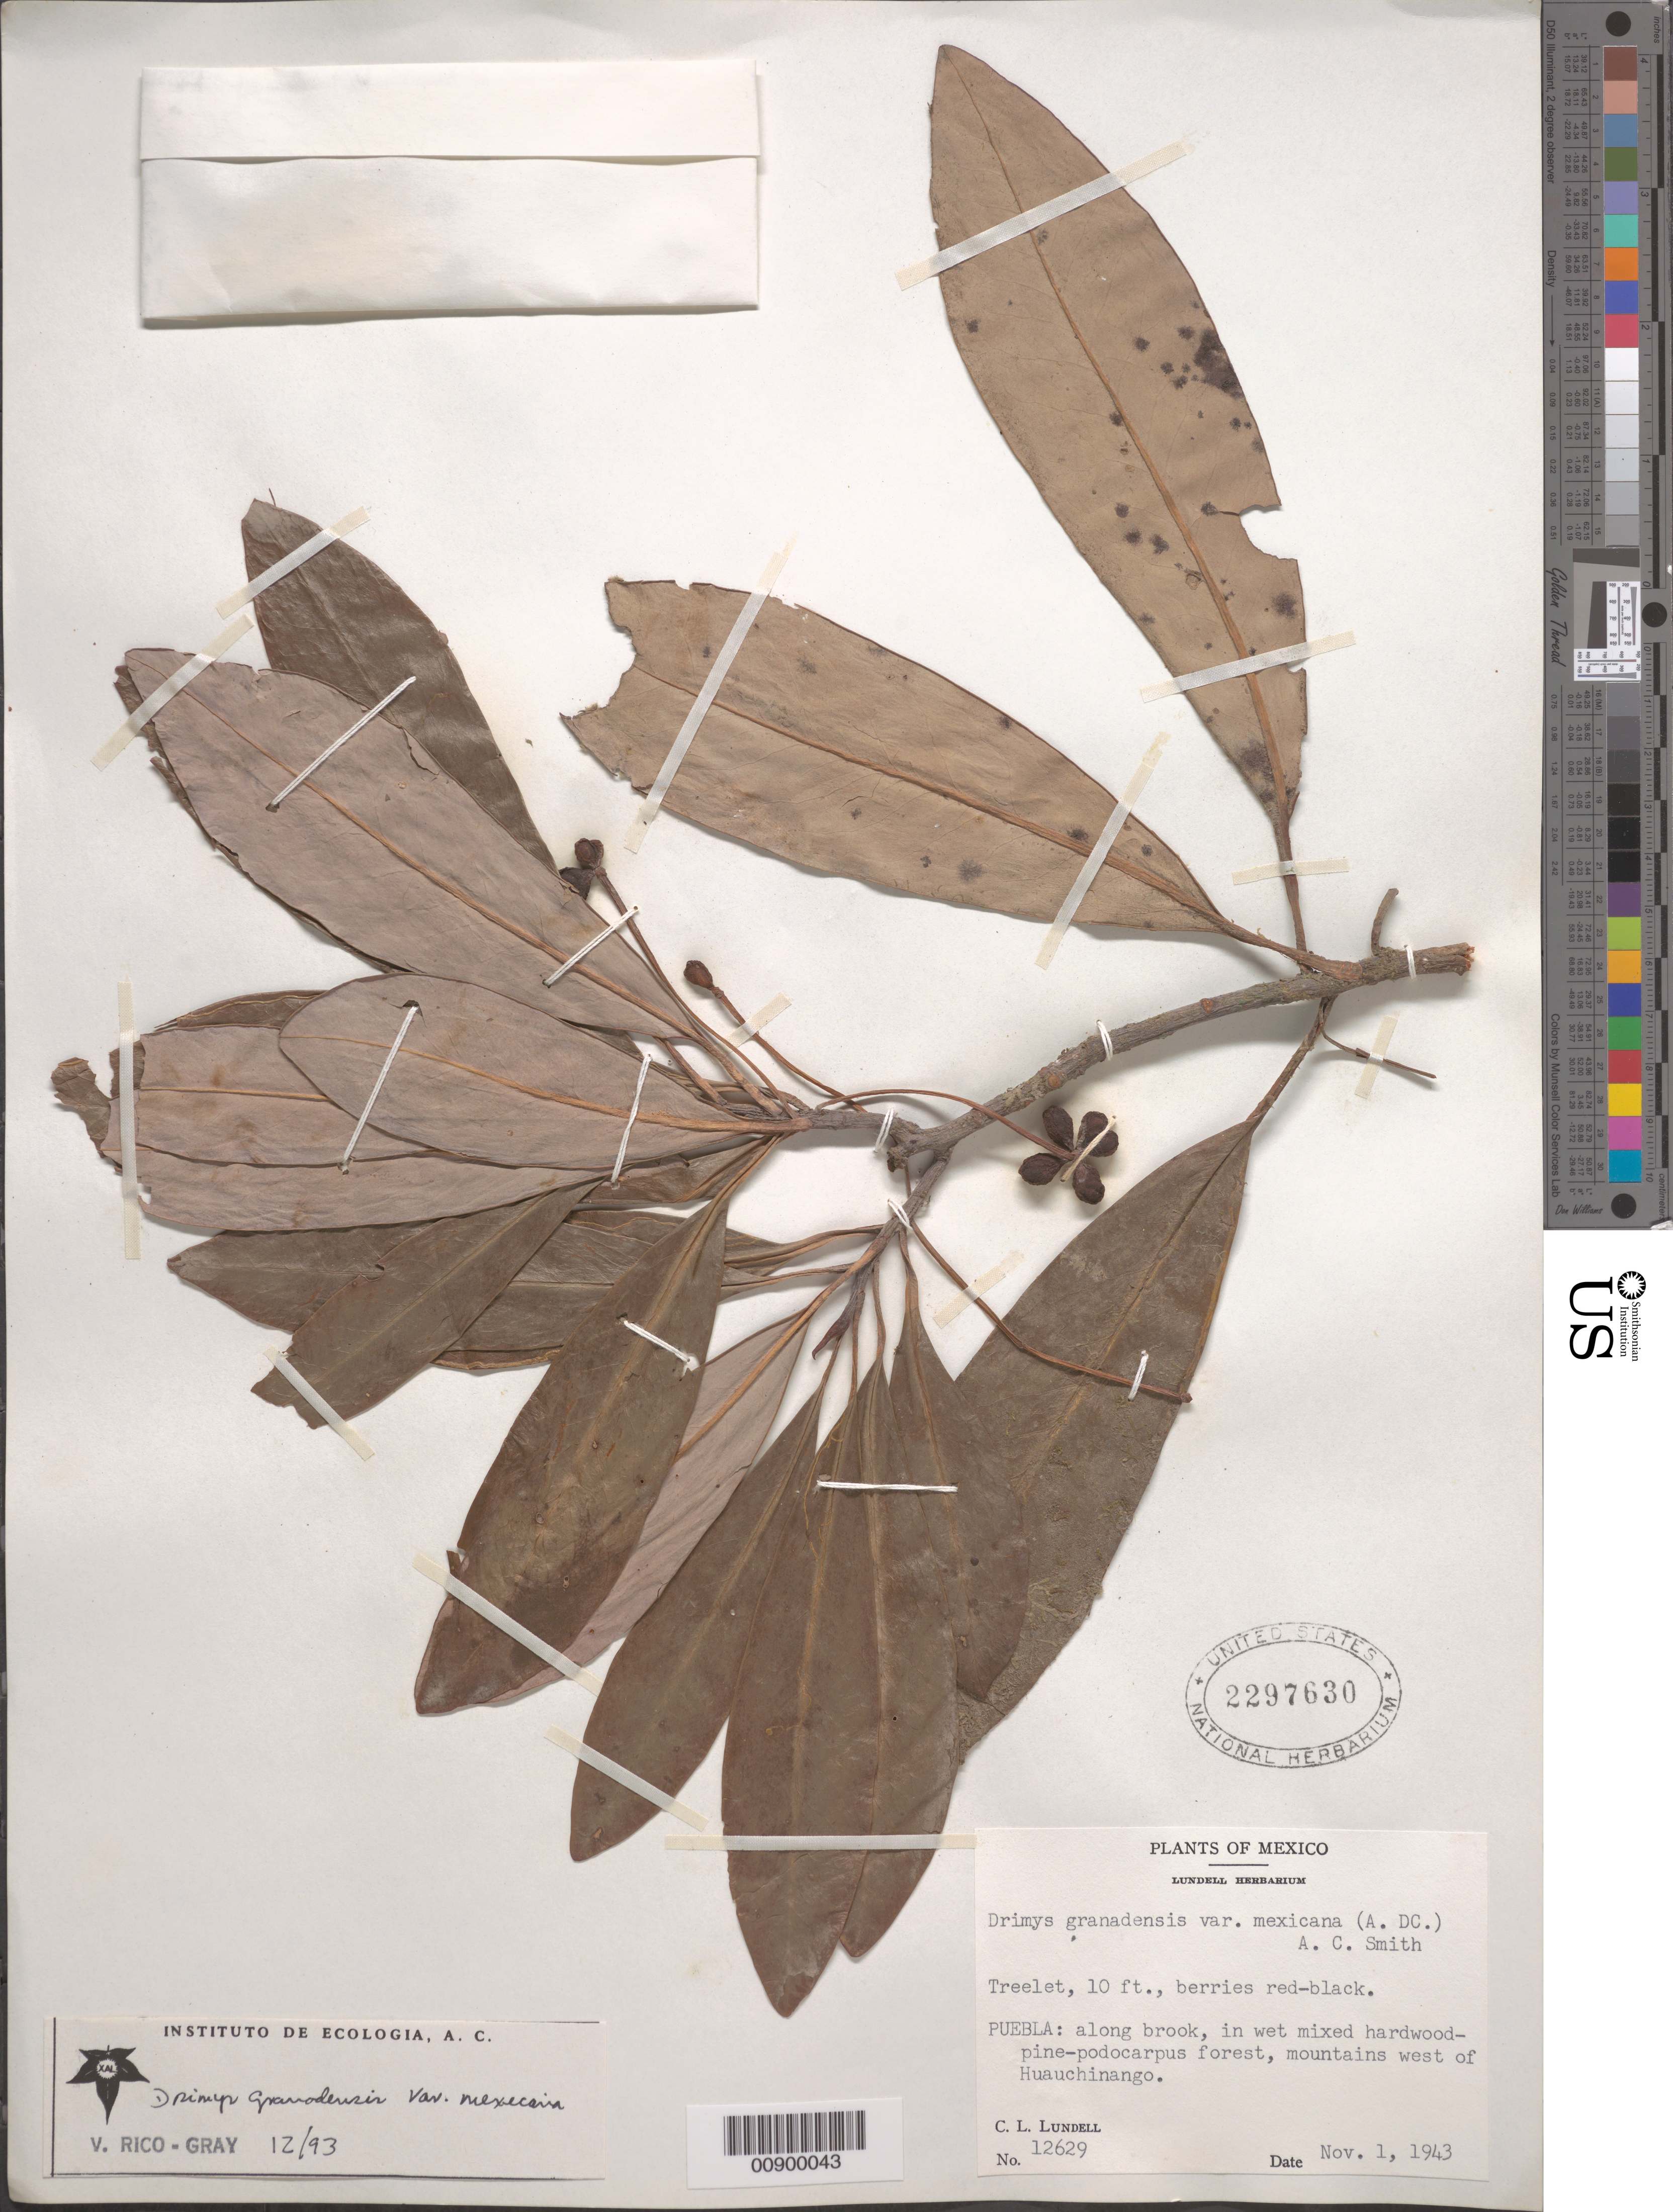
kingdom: Plantae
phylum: Tracheophyta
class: Magnoliopsida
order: Canellales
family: Winteraceae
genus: Drimys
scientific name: Drimys granadensis var. mexicana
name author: L. f.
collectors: C. L. Lundell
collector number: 12629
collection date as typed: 01 Nov 1943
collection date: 1943-11-01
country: Mexico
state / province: Puebla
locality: Puebla: Along brook, mountains west of Huachinango.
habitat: Along brook, in wet mixed hardwood-pine-podocarpus forest.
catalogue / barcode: US 2297630